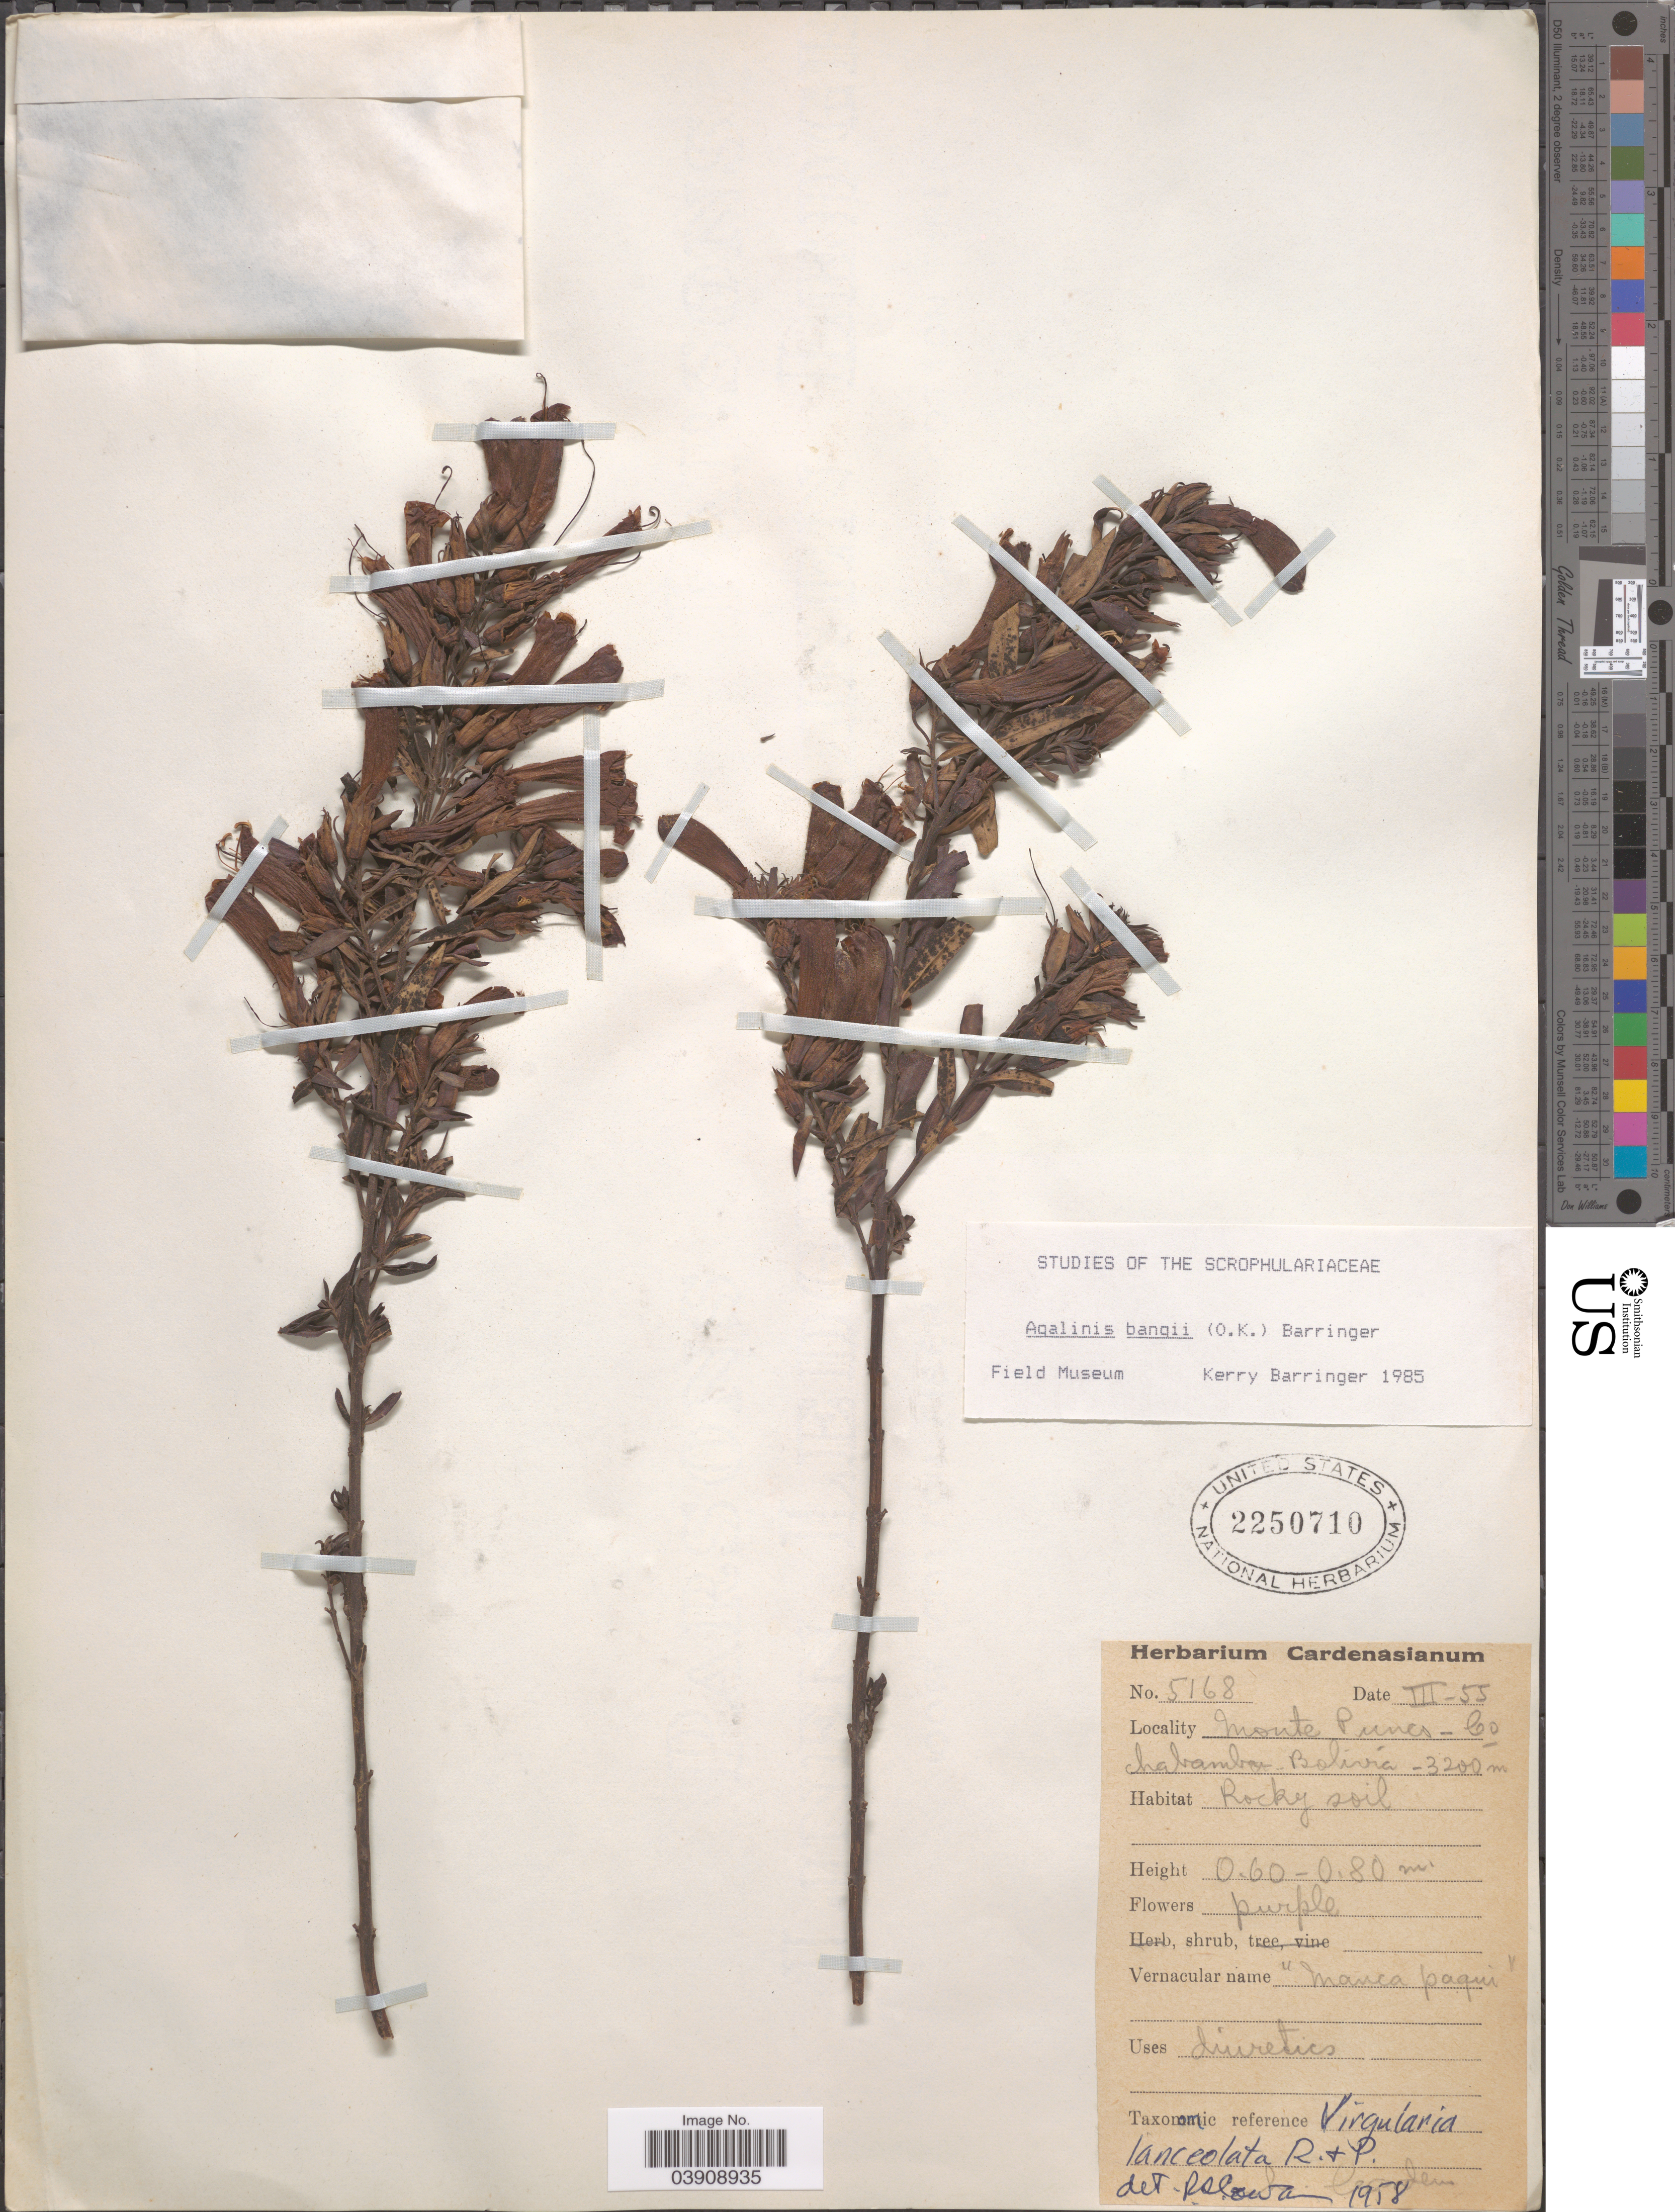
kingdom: Plantae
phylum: Tracheophyta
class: Magnoliopsida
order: Lamiales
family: Orobanchaceae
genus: Agalinis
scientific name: Agalinis bangii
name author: (Kuntze) Barringer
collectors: ex herb. Cardenasianum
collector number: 5168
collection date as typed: Transcribed d/m/y: /3/55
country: Bolivia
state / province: Cochabamba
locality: Monte Punes.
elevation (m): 3200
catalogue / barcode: US 2250710